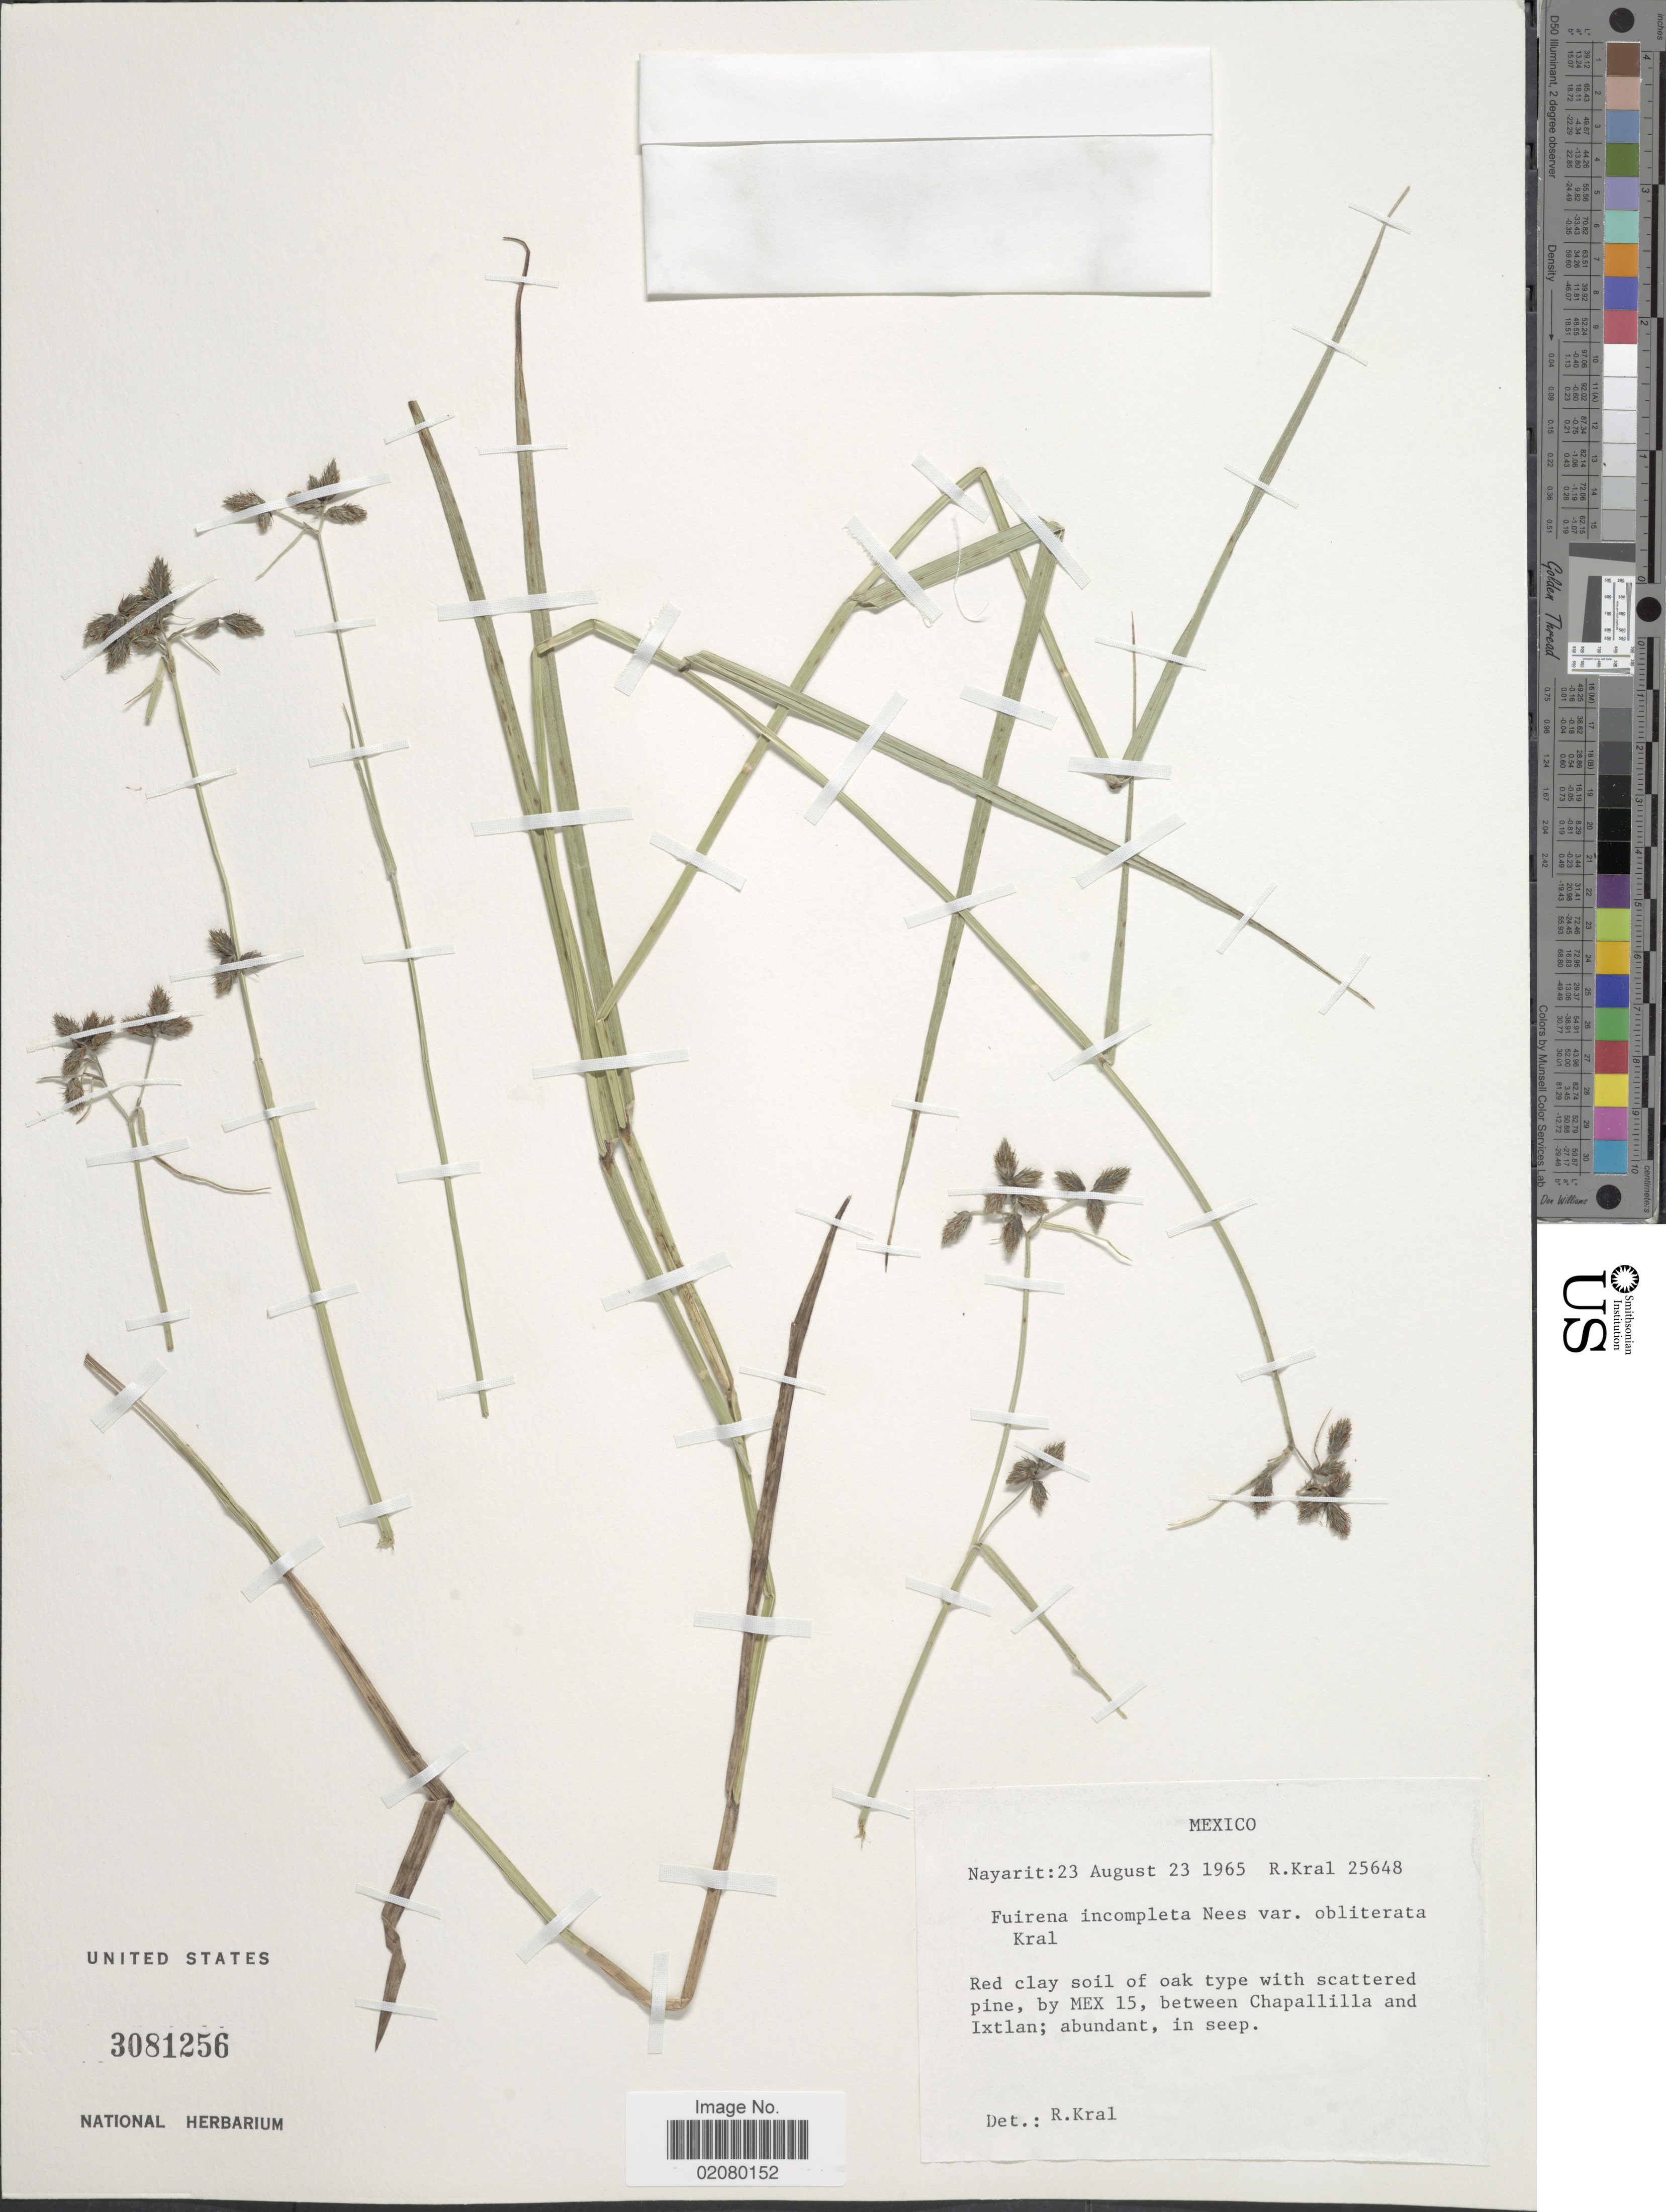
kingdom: Plantae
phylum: Tracheophyta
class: Liliopsida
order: Poales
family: Cyperaceae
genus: Fuirena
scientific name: Fuirena incompleta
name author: Nees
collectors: R. Kral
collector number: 25648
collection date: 1965-08-23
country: Mexico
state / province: Nayarit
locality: By MEX 15, between Chapallilla and Ixtlan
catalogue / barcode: US 3081256